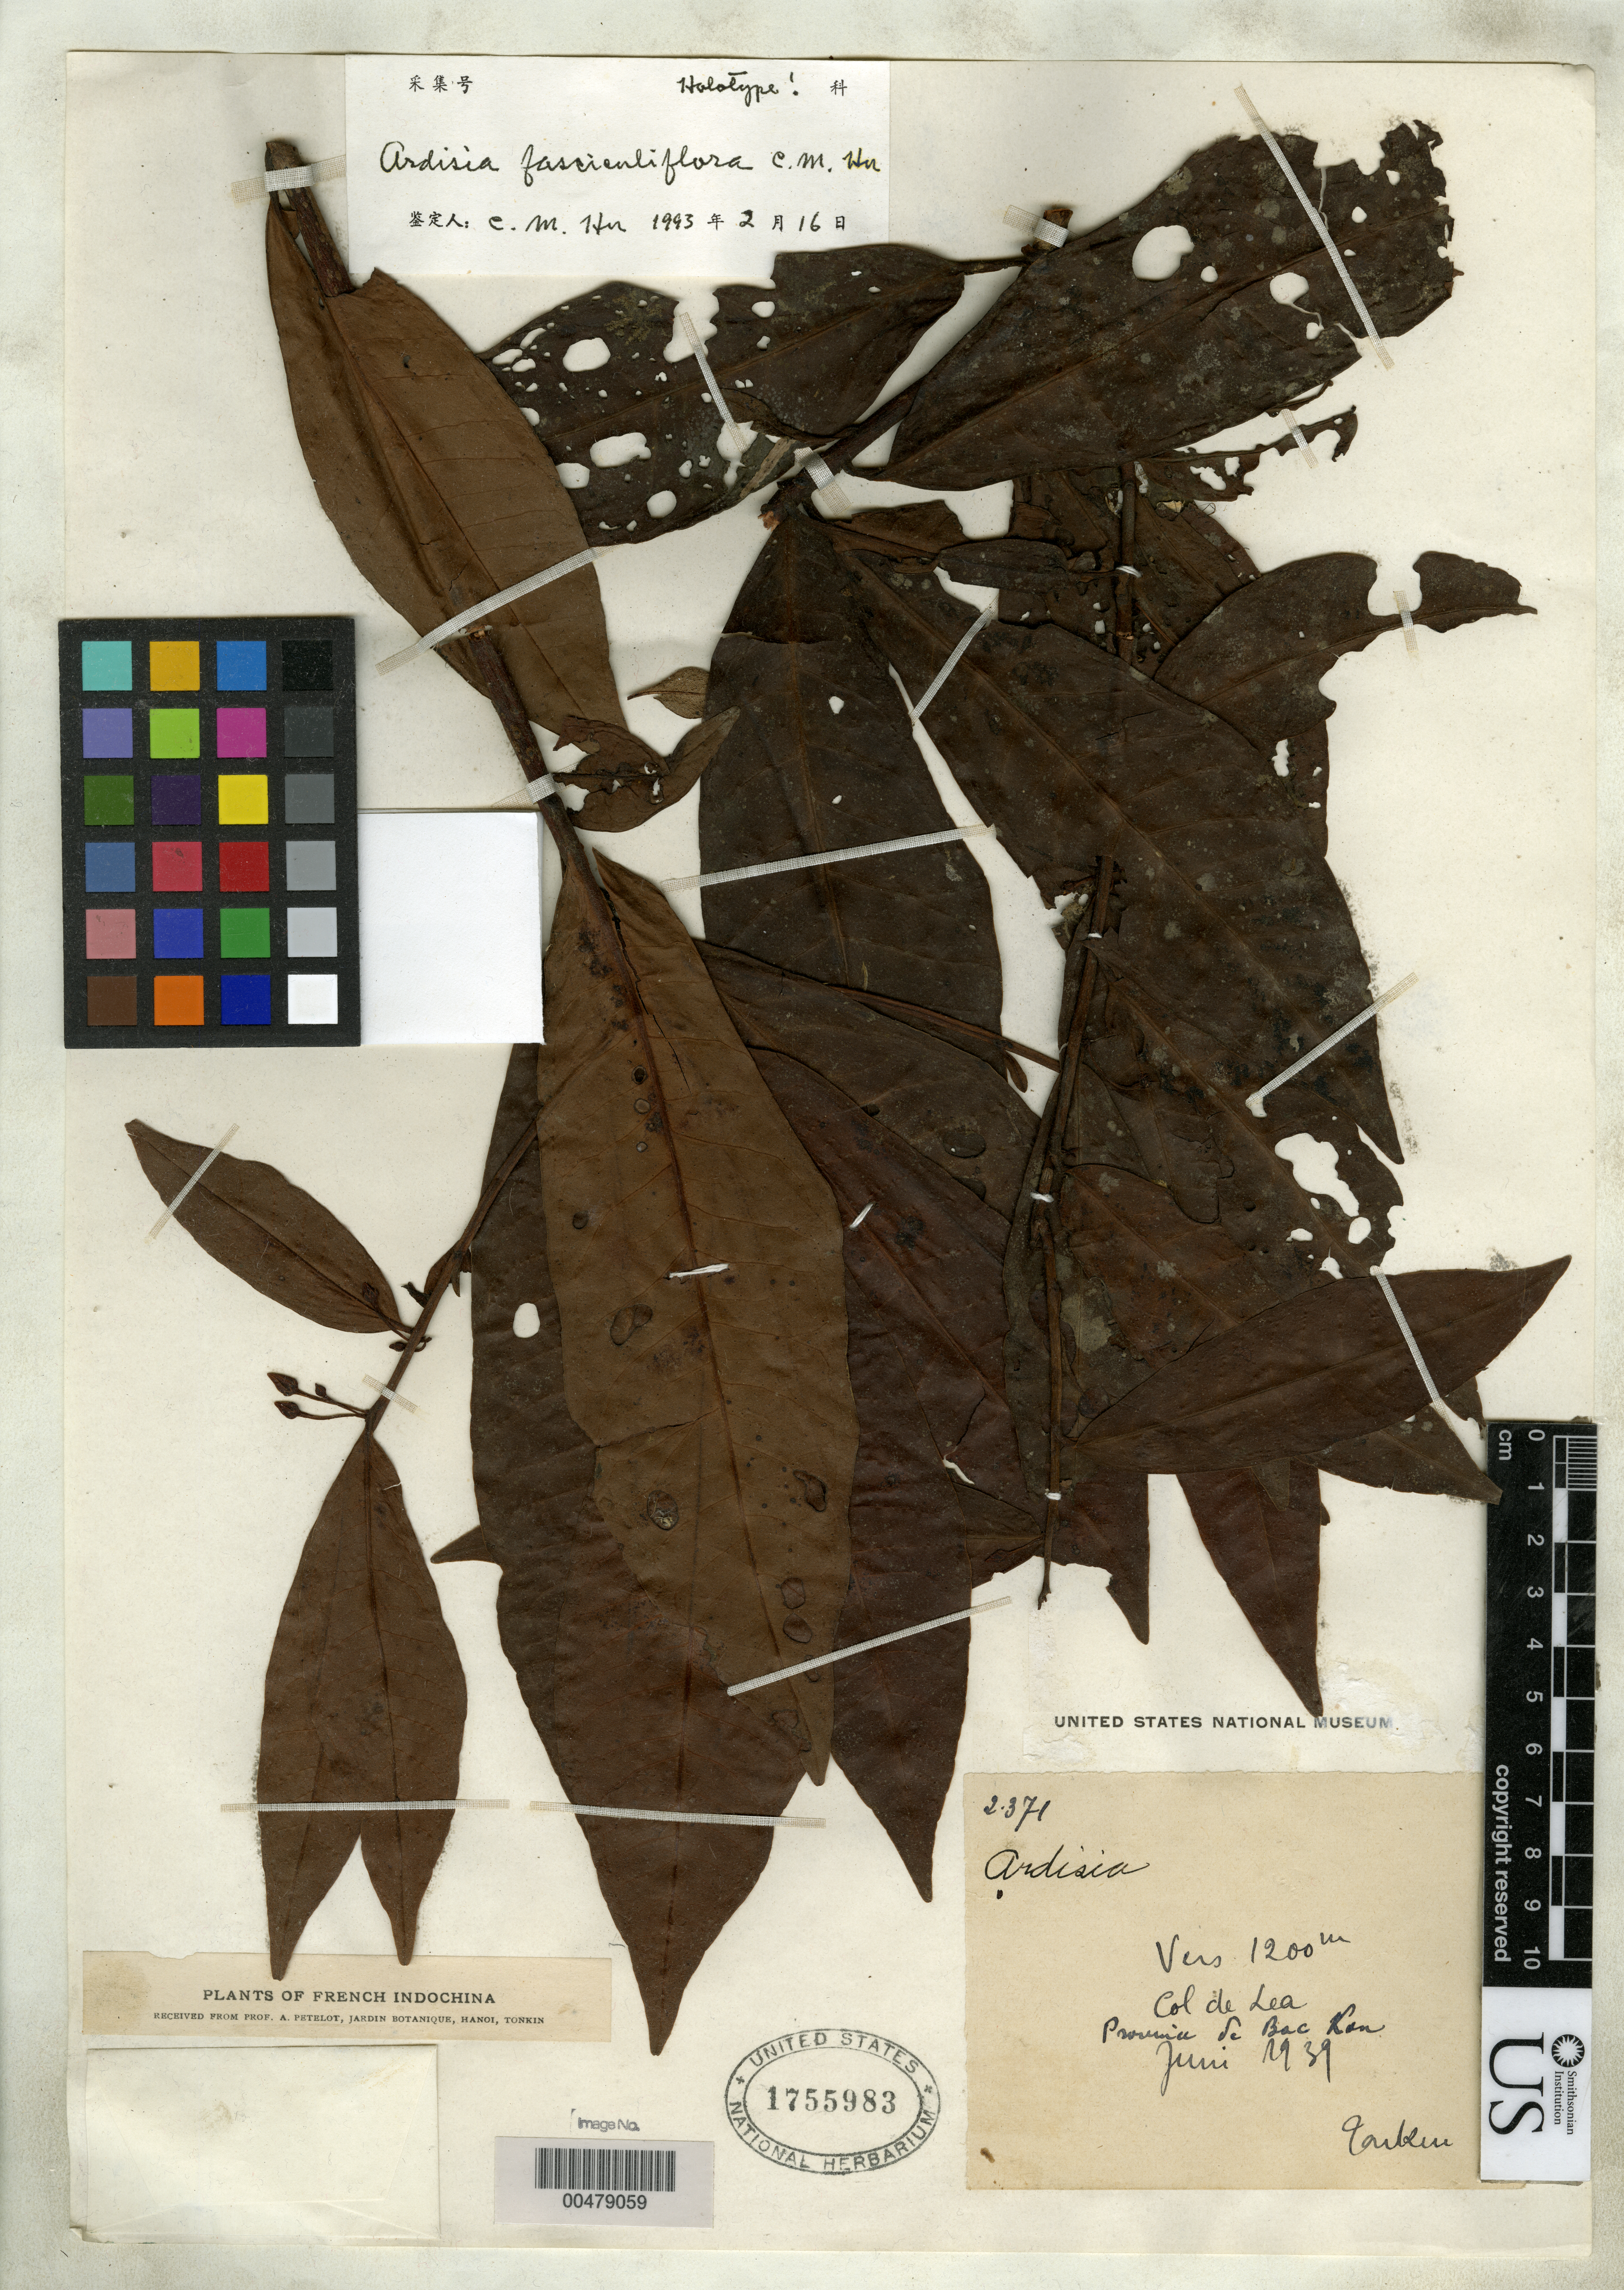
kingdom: Plantae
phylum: Tracheophyta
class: Magnoliopsida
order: Ericales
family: Primulaceae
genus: Ardisia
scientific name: Ardisia fasciculariflora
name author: C.M. Hu & J.E. Vidal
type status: Holotype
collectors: A. Petelot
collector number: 2371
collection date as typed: Jun 1939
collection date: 1939-06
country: Vietnam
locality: Province le Bac Lan, Tonkin.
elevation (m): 1200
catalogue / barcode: US 1755983